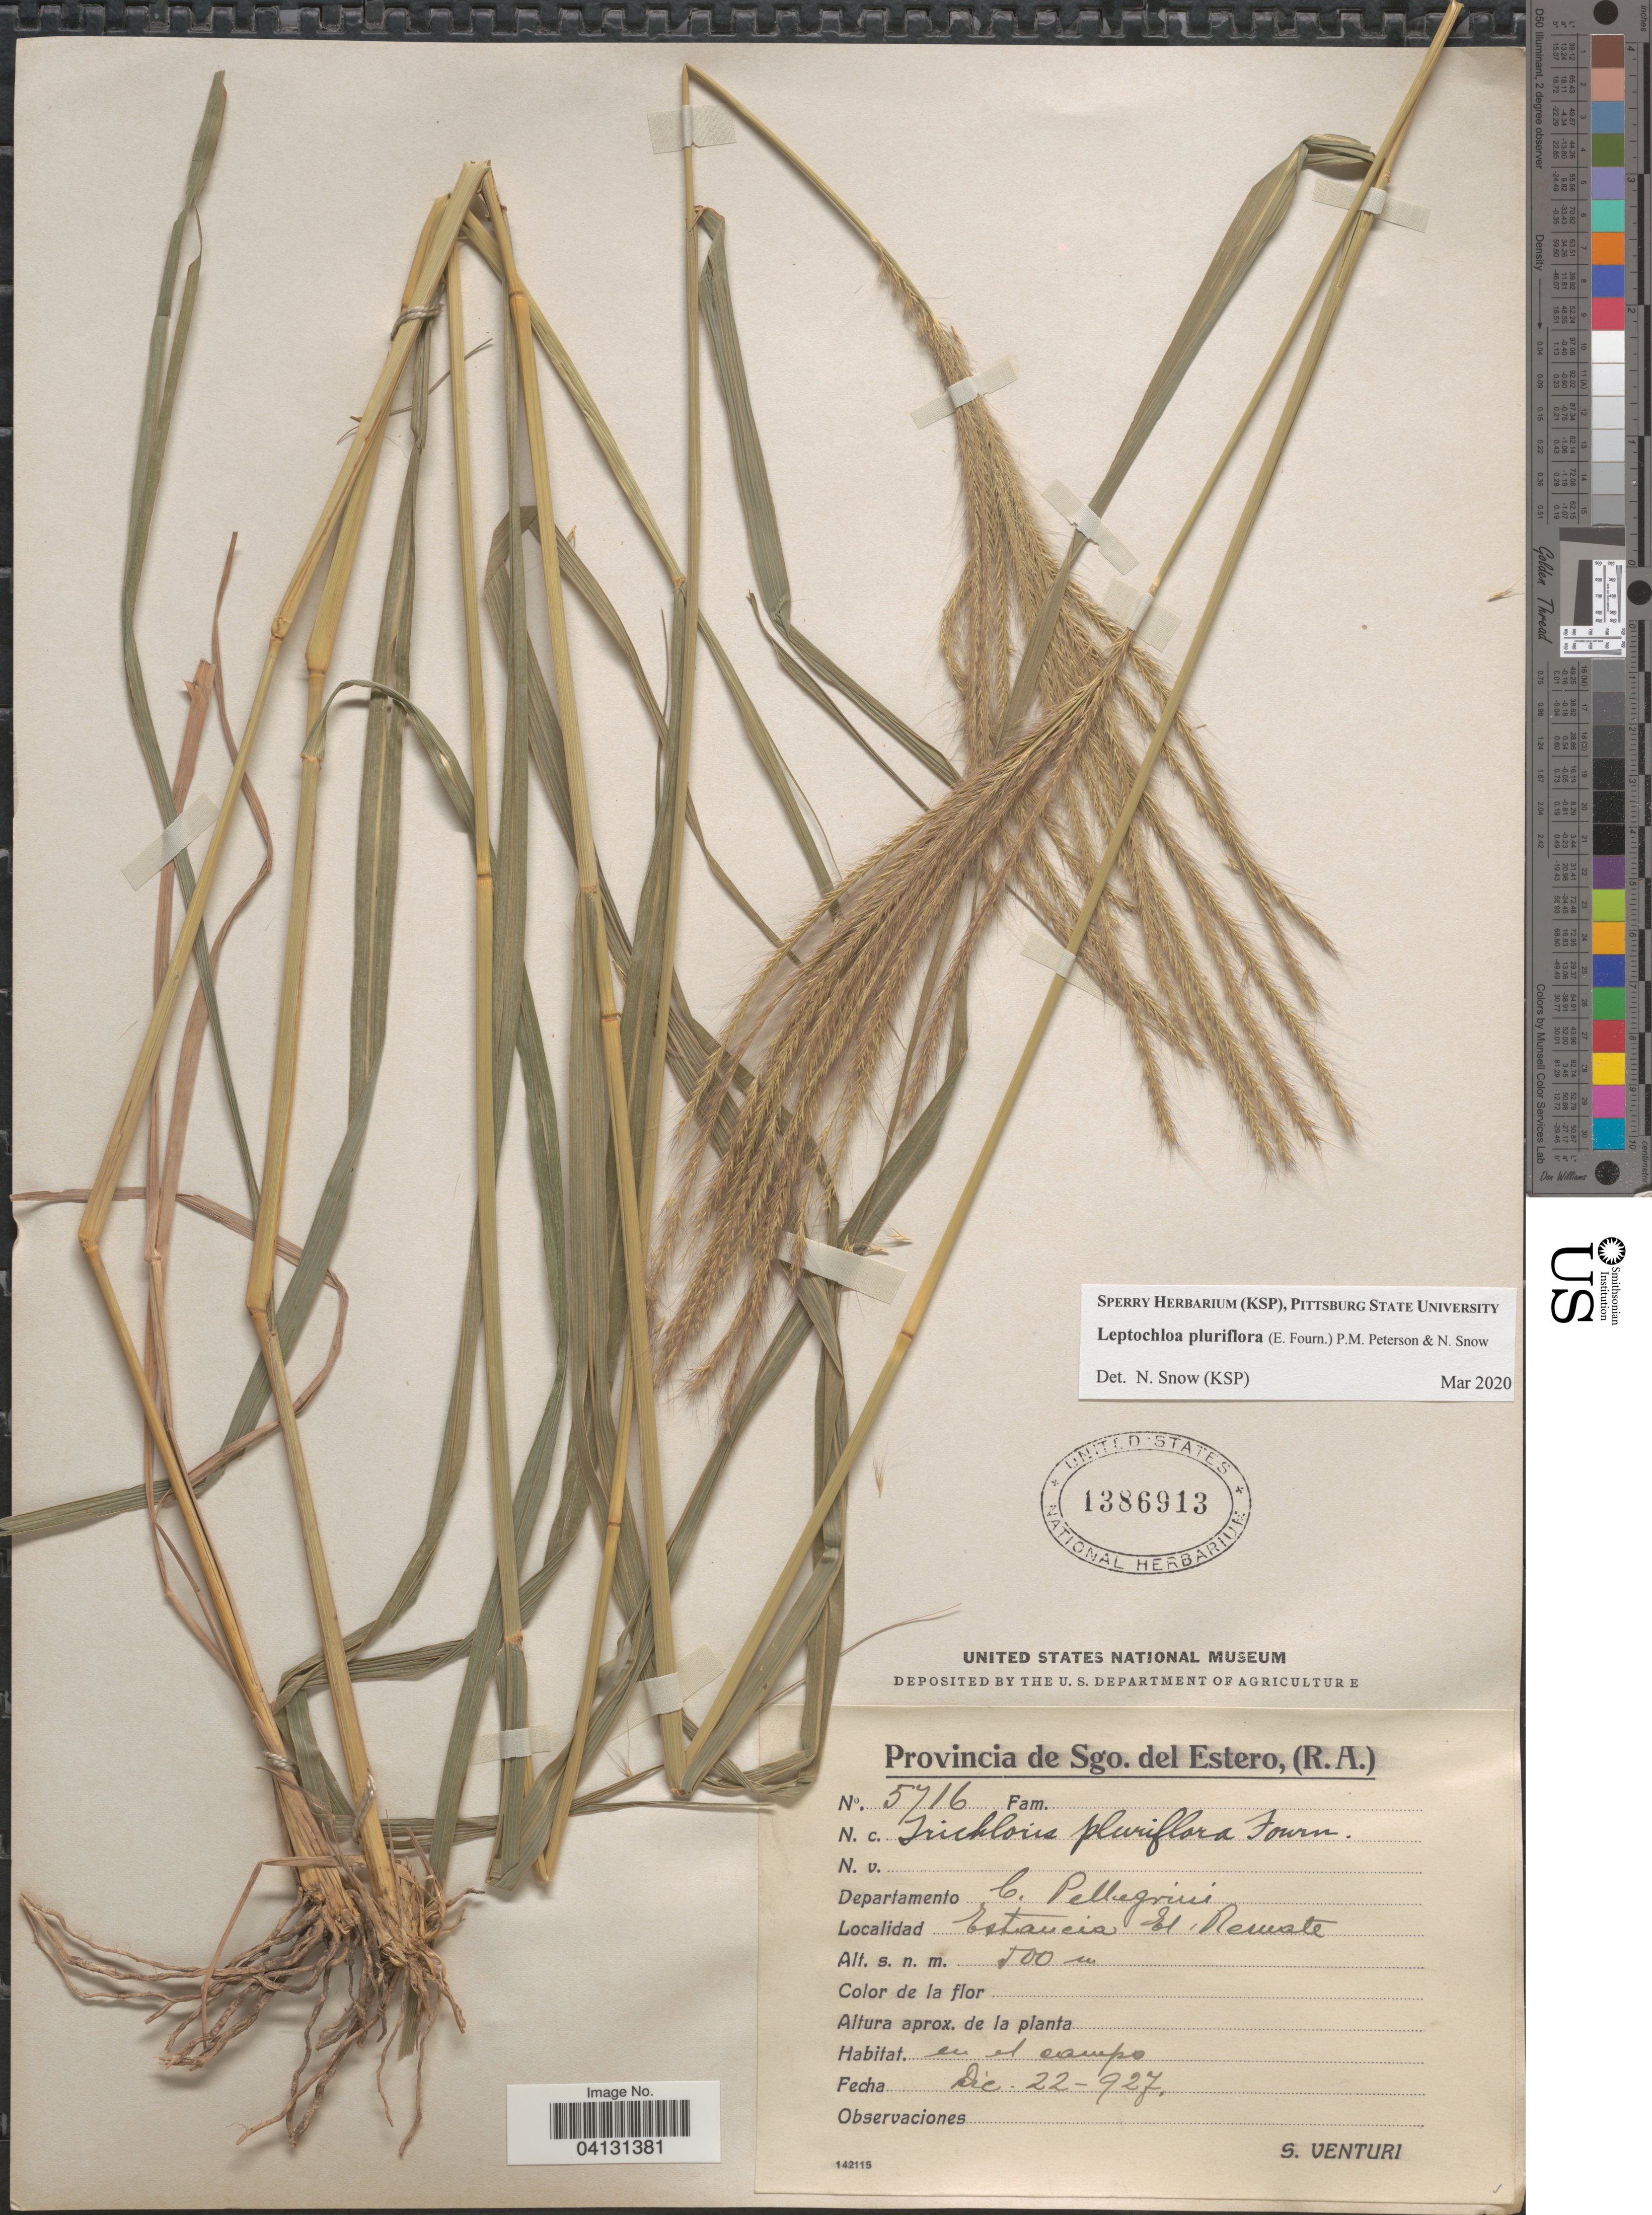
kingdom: Plantae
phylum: Tracheophyta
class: Liliopsida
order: Poales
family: Poaceae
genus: Leptochloa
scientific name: Leptochloa pluriflora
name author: (E. Fourn.) P.M. Peterson & N. Snow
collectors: S. Venturi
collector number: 5716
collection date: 1927-12-22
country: Argentina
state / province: Santiago del Estero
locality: Departamento C. Pellugrini. Estancia El Remate.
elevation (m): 500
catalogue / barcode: US 1386913